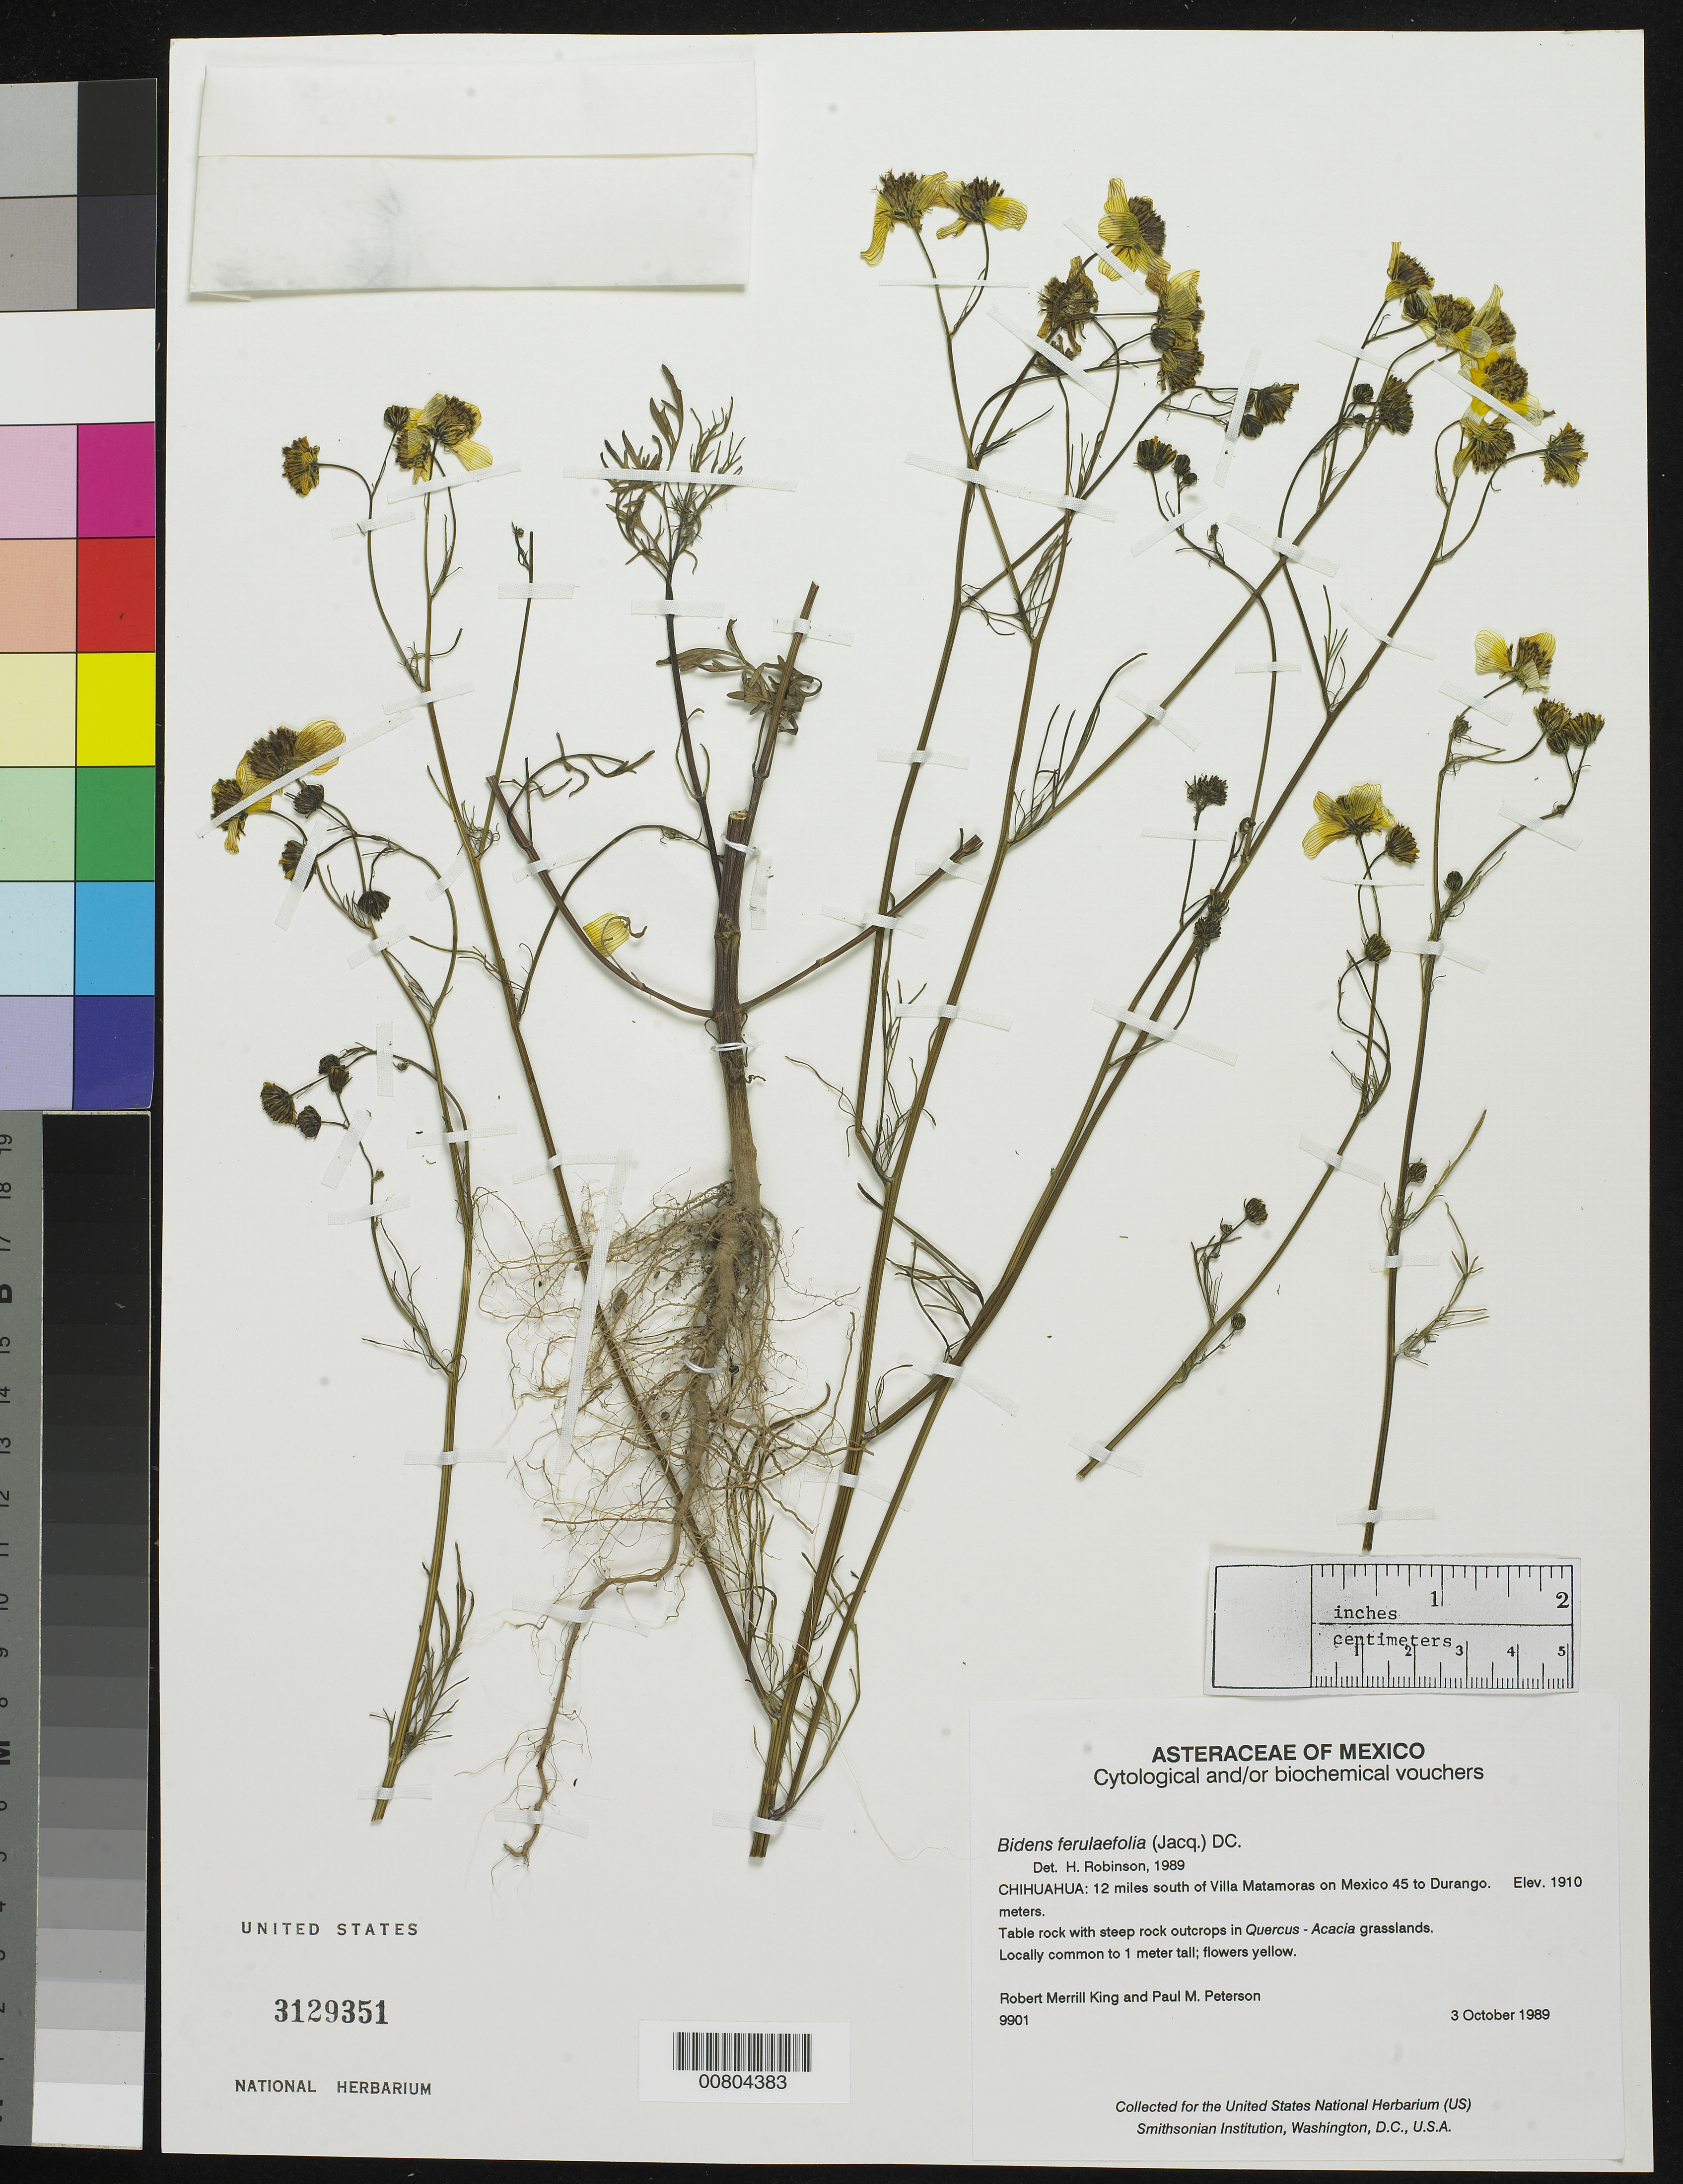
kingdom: Plantae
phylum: Tracheophyta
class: Magnoliopsida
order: Asterales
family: Asteraceae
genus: Bidens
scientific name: Bidens ferulaefolia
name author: (Jacq.) DC.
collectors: R. M. King & P. M. Peterson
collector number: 9901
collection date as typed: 03 Oct 1989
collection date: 1989-10-03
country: Mexico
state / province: Chihuahua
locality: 12 miles south of Villa Matamoros on Mexico 45 to Durango.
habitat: Table rock with steep rock outcrops in Quercus - Acacia grasslands.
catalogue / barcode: US 3129351